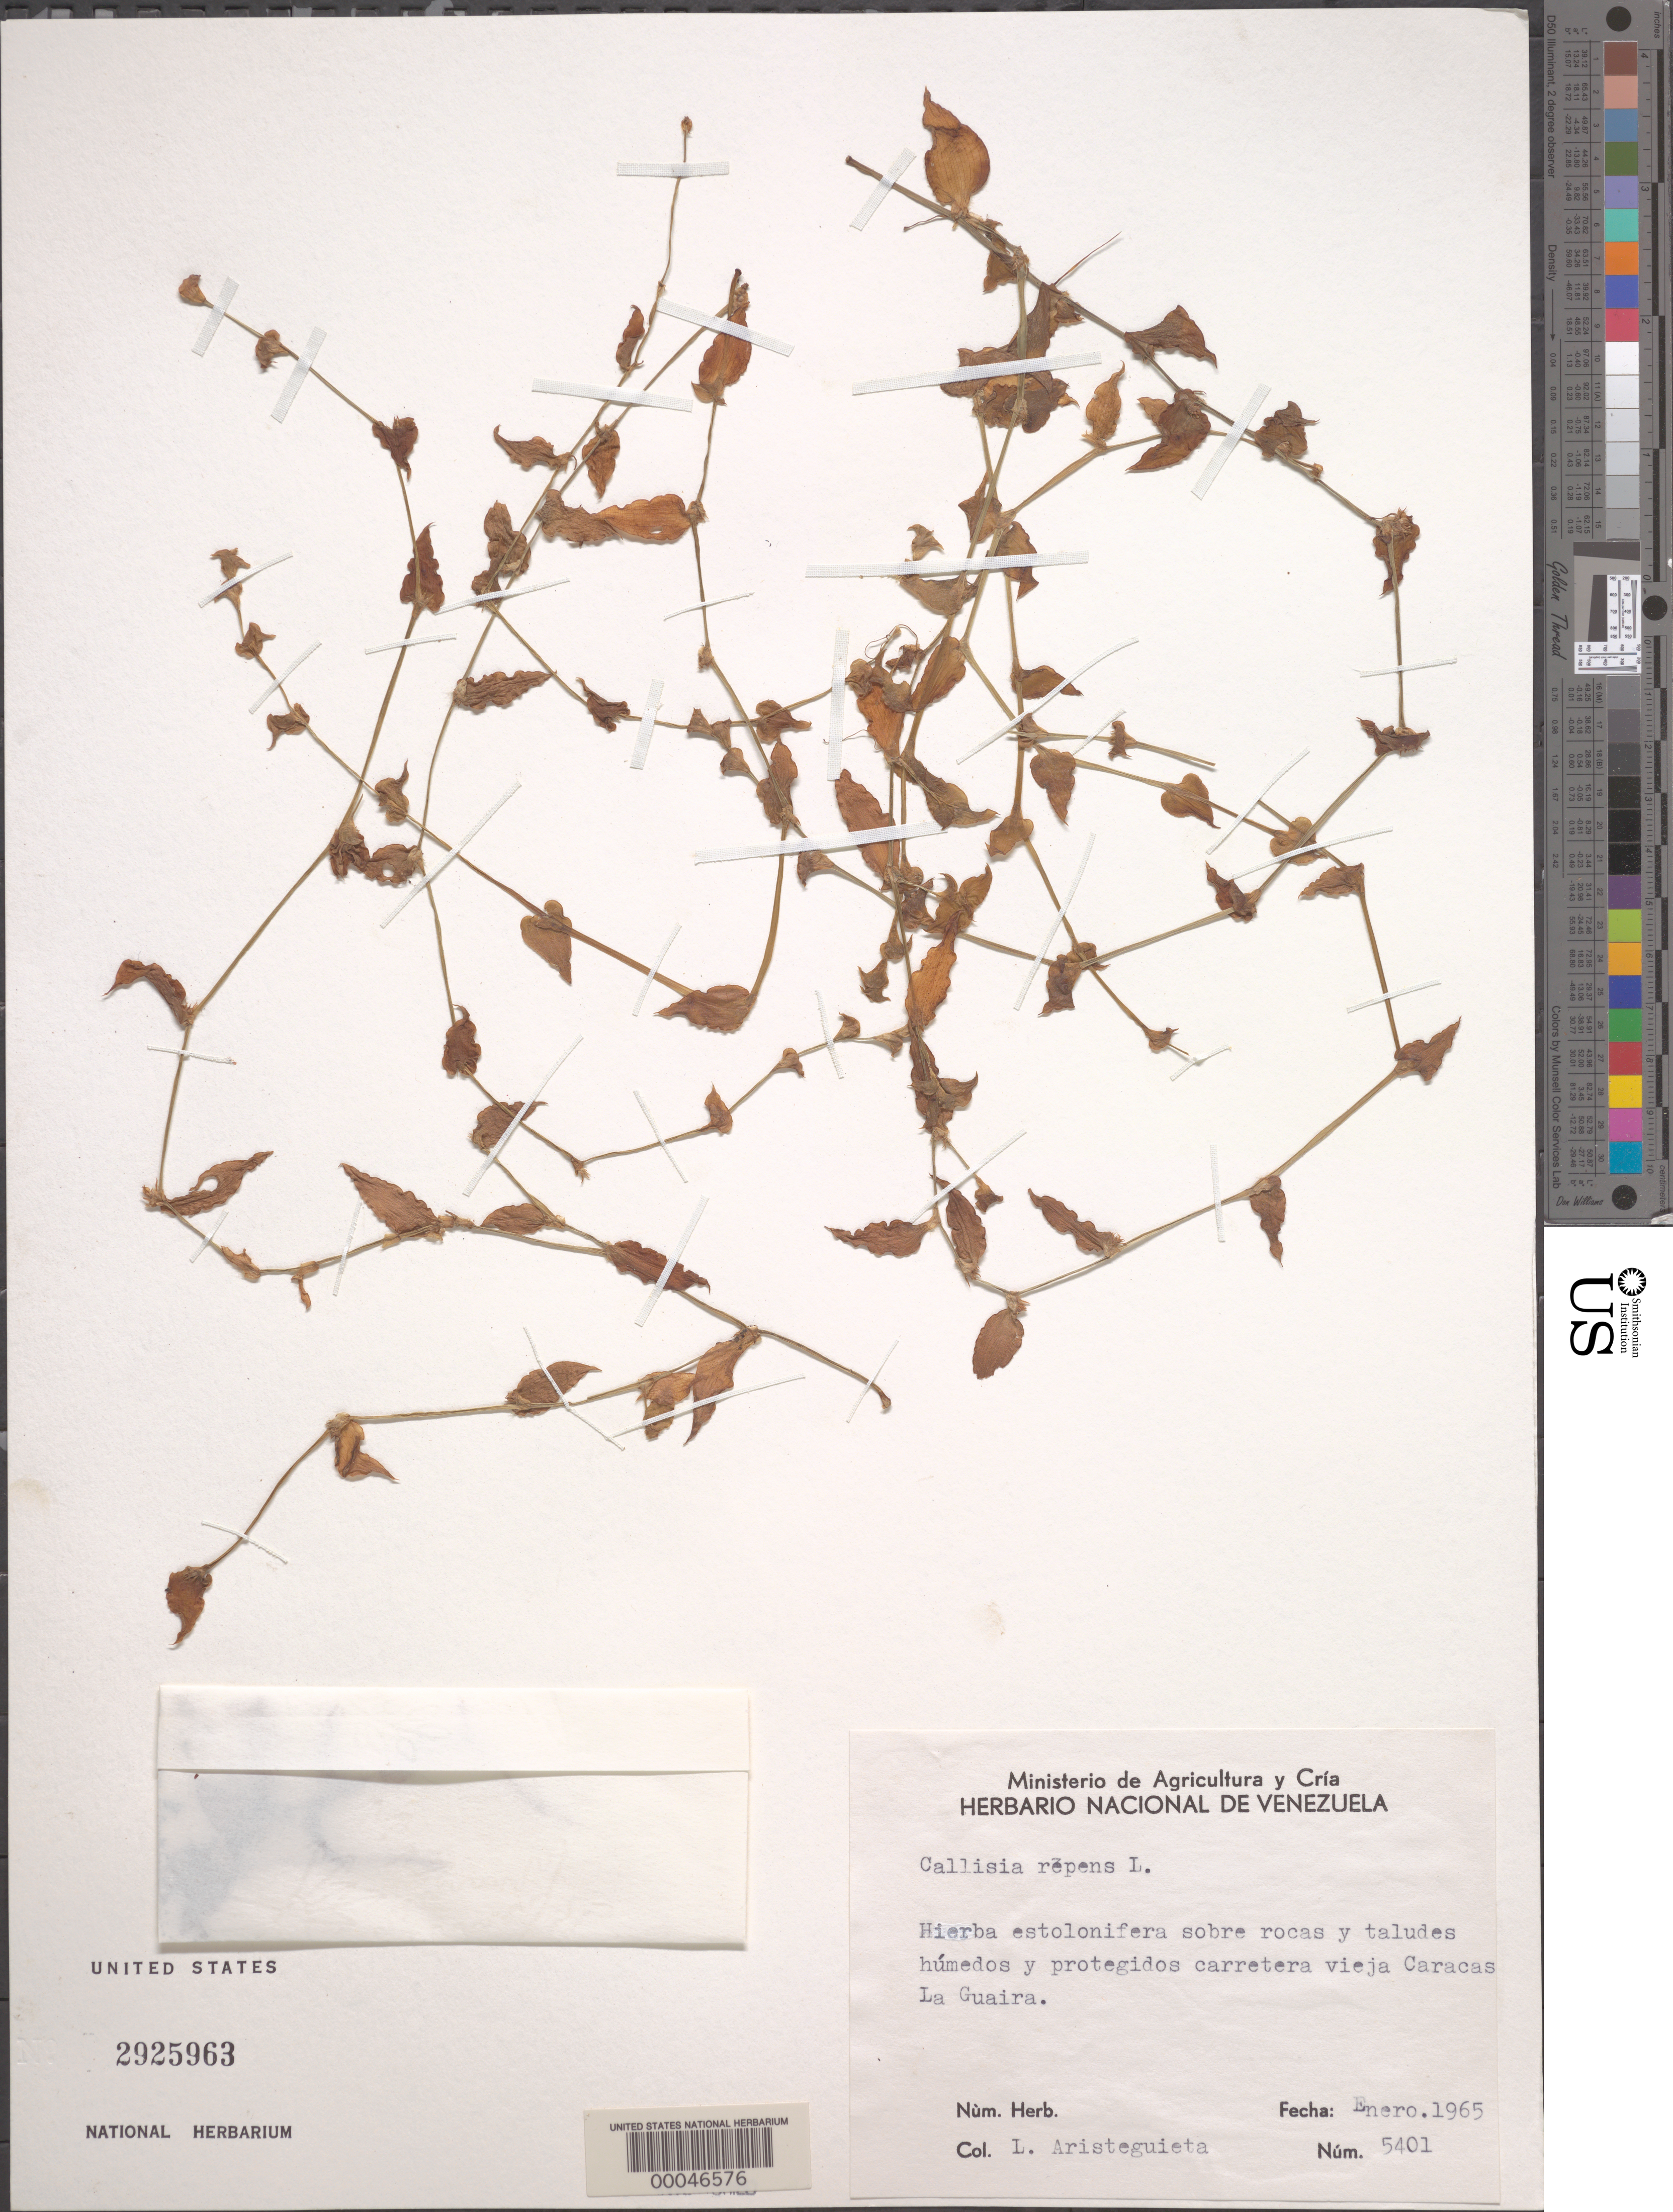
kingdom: Plantae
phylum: Tracheophyta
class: Liliopsida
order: Commelinales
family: Commelinaceae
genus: Callisia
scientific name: Callisia repens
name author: (Jacq.) L.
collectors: L. Aristeguieta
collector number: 5401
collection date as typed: Jan 1965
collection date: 1965-01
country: Venezuela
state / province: Distrito Federal / Vargas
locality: Between Caracas and La Guaira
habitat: Roadside bank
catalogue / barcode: US 2925963